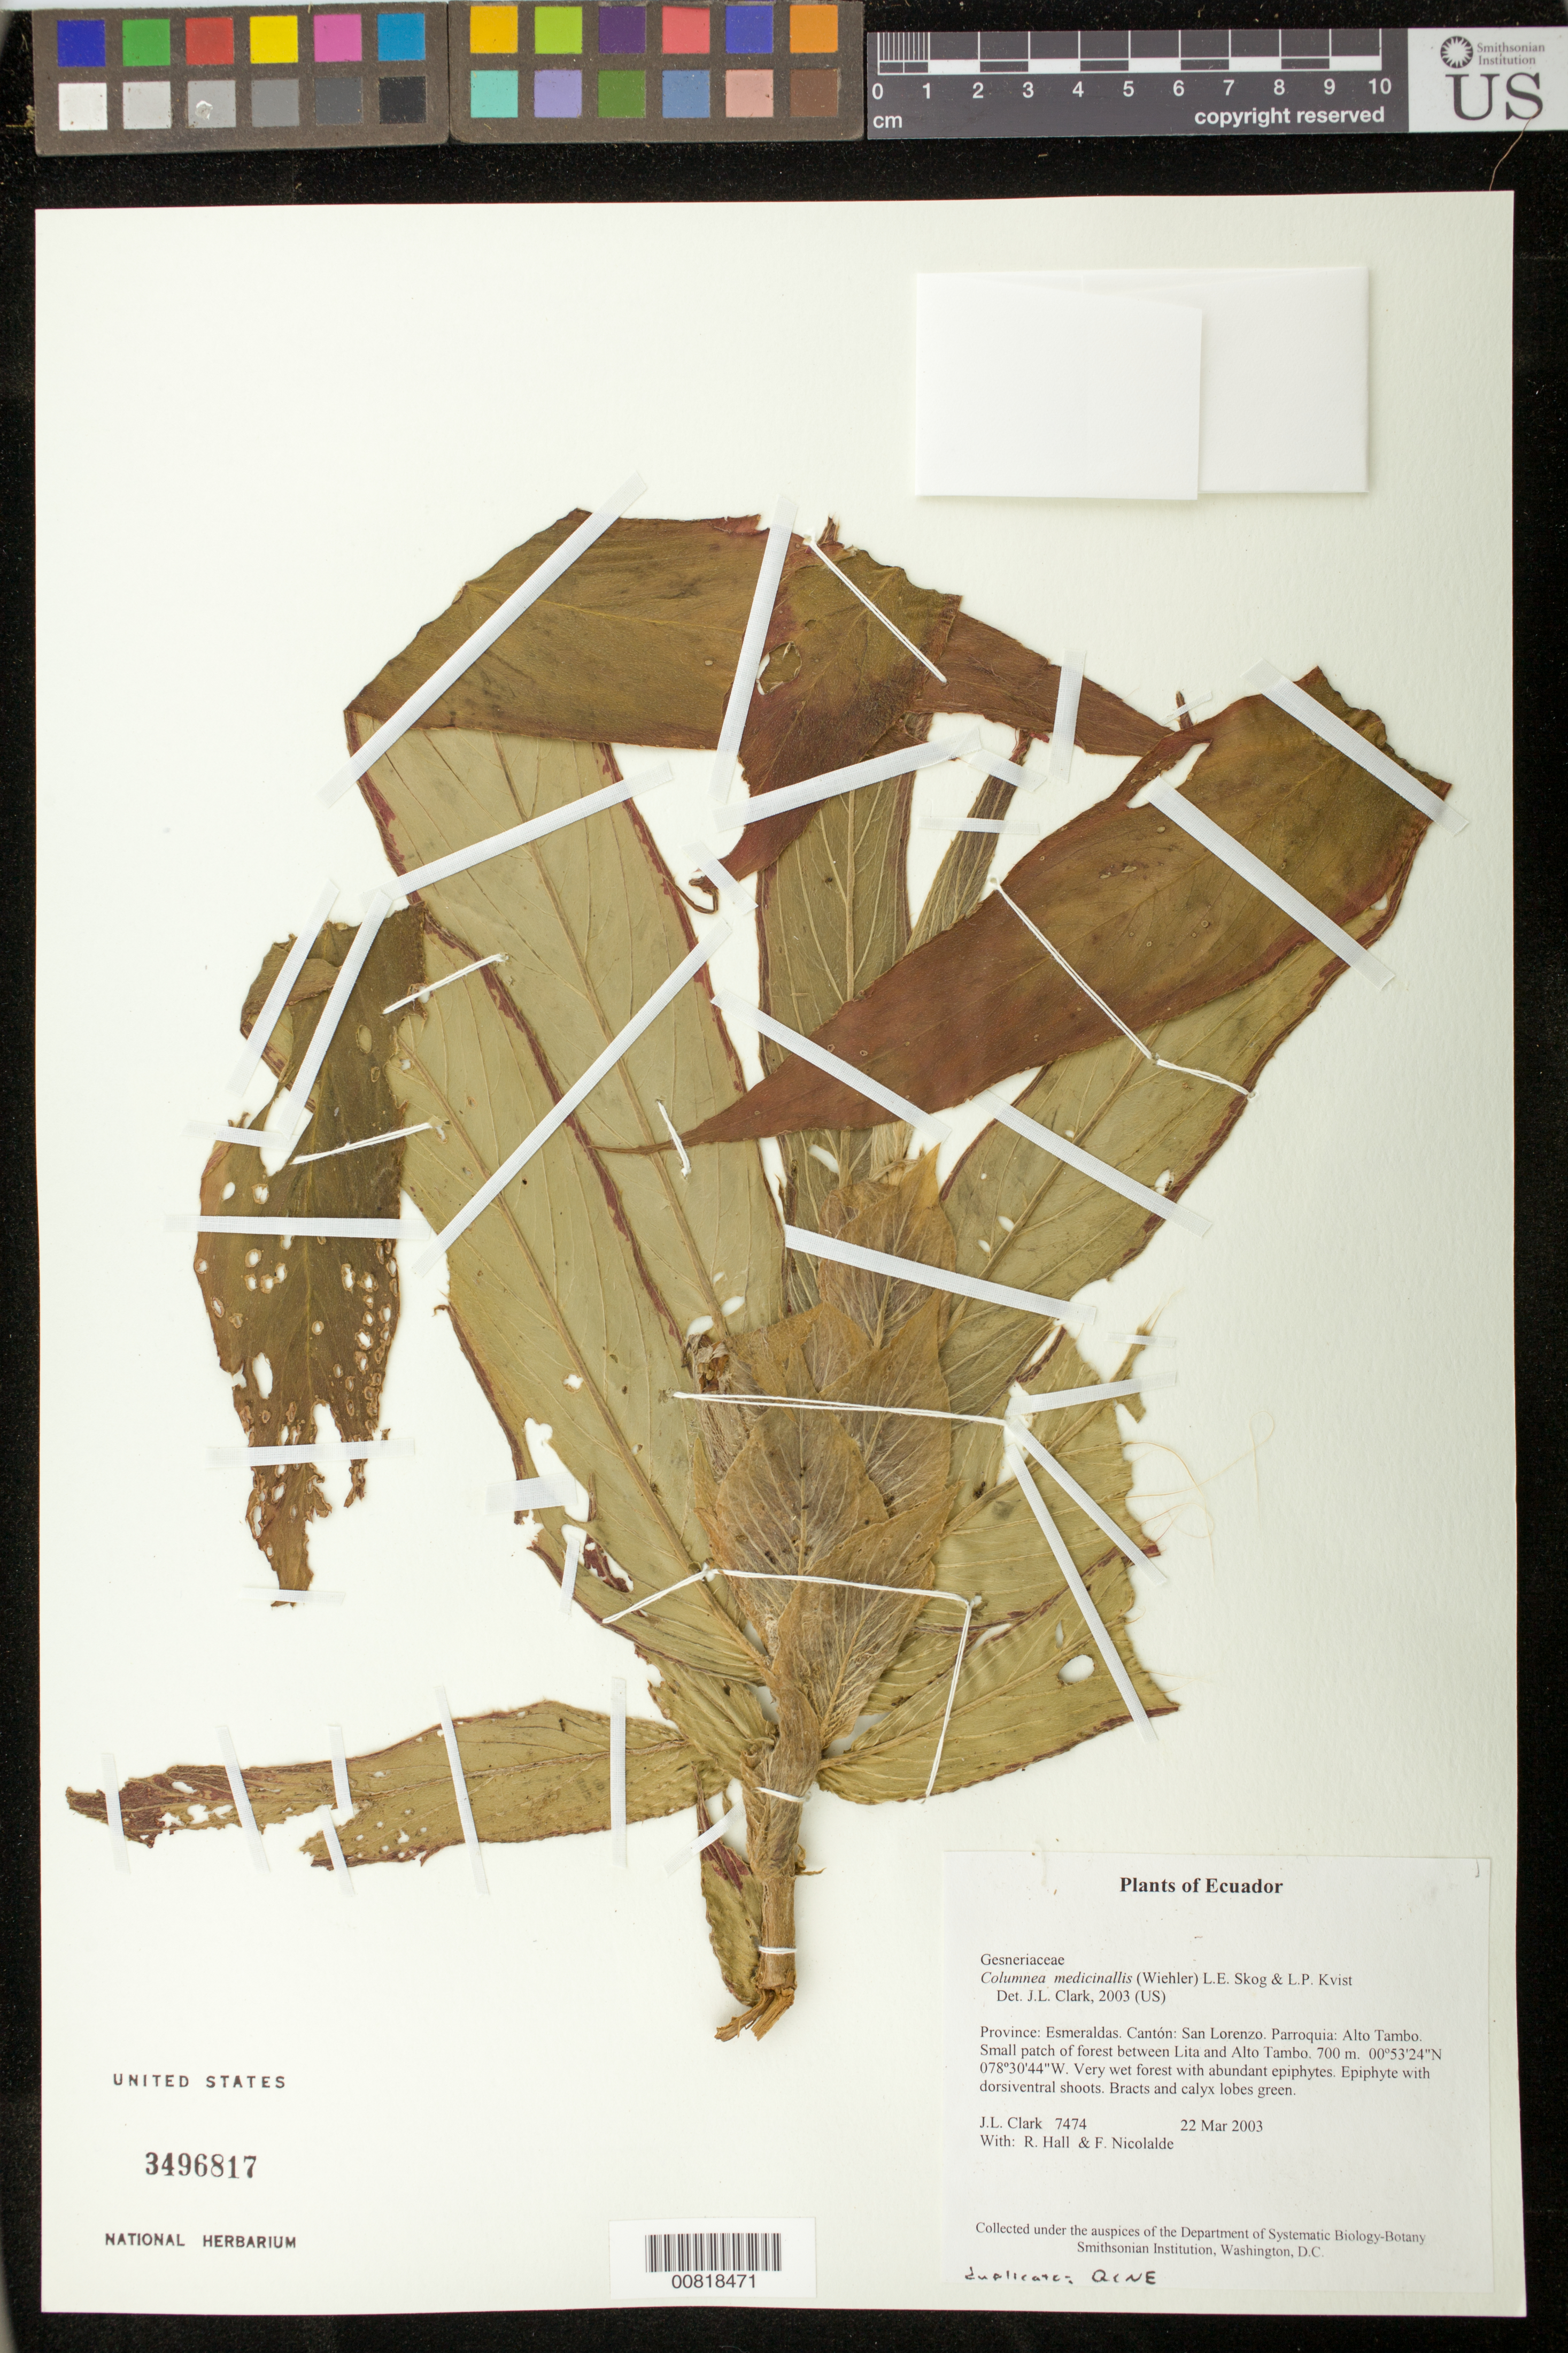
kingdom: Plantae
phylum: Tracheophyta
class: Magnoliopsida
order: Lamiales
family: Gesneriaceae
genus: Columnea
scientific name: Columnea medicinalis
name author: (Wiehler) L.E. Skog & L.P. Kvist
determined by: Clark, J. L., (SEL), The Marie Selby Botanical Garden (UNITED STATES)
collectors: J. L. Clark, R. Hall & F. Nicolalde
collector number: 7474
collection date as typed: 22 Mar 2003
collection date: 2003-03-22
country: Ecuador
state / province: Esmeraldas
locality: San Lorenzo. Parroquia: Alto Tambo. Small patch of forest between Lita and Alto Tambo.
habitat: Very wet forest with abundant epiphytes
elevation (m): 700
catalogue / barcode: US 3496817